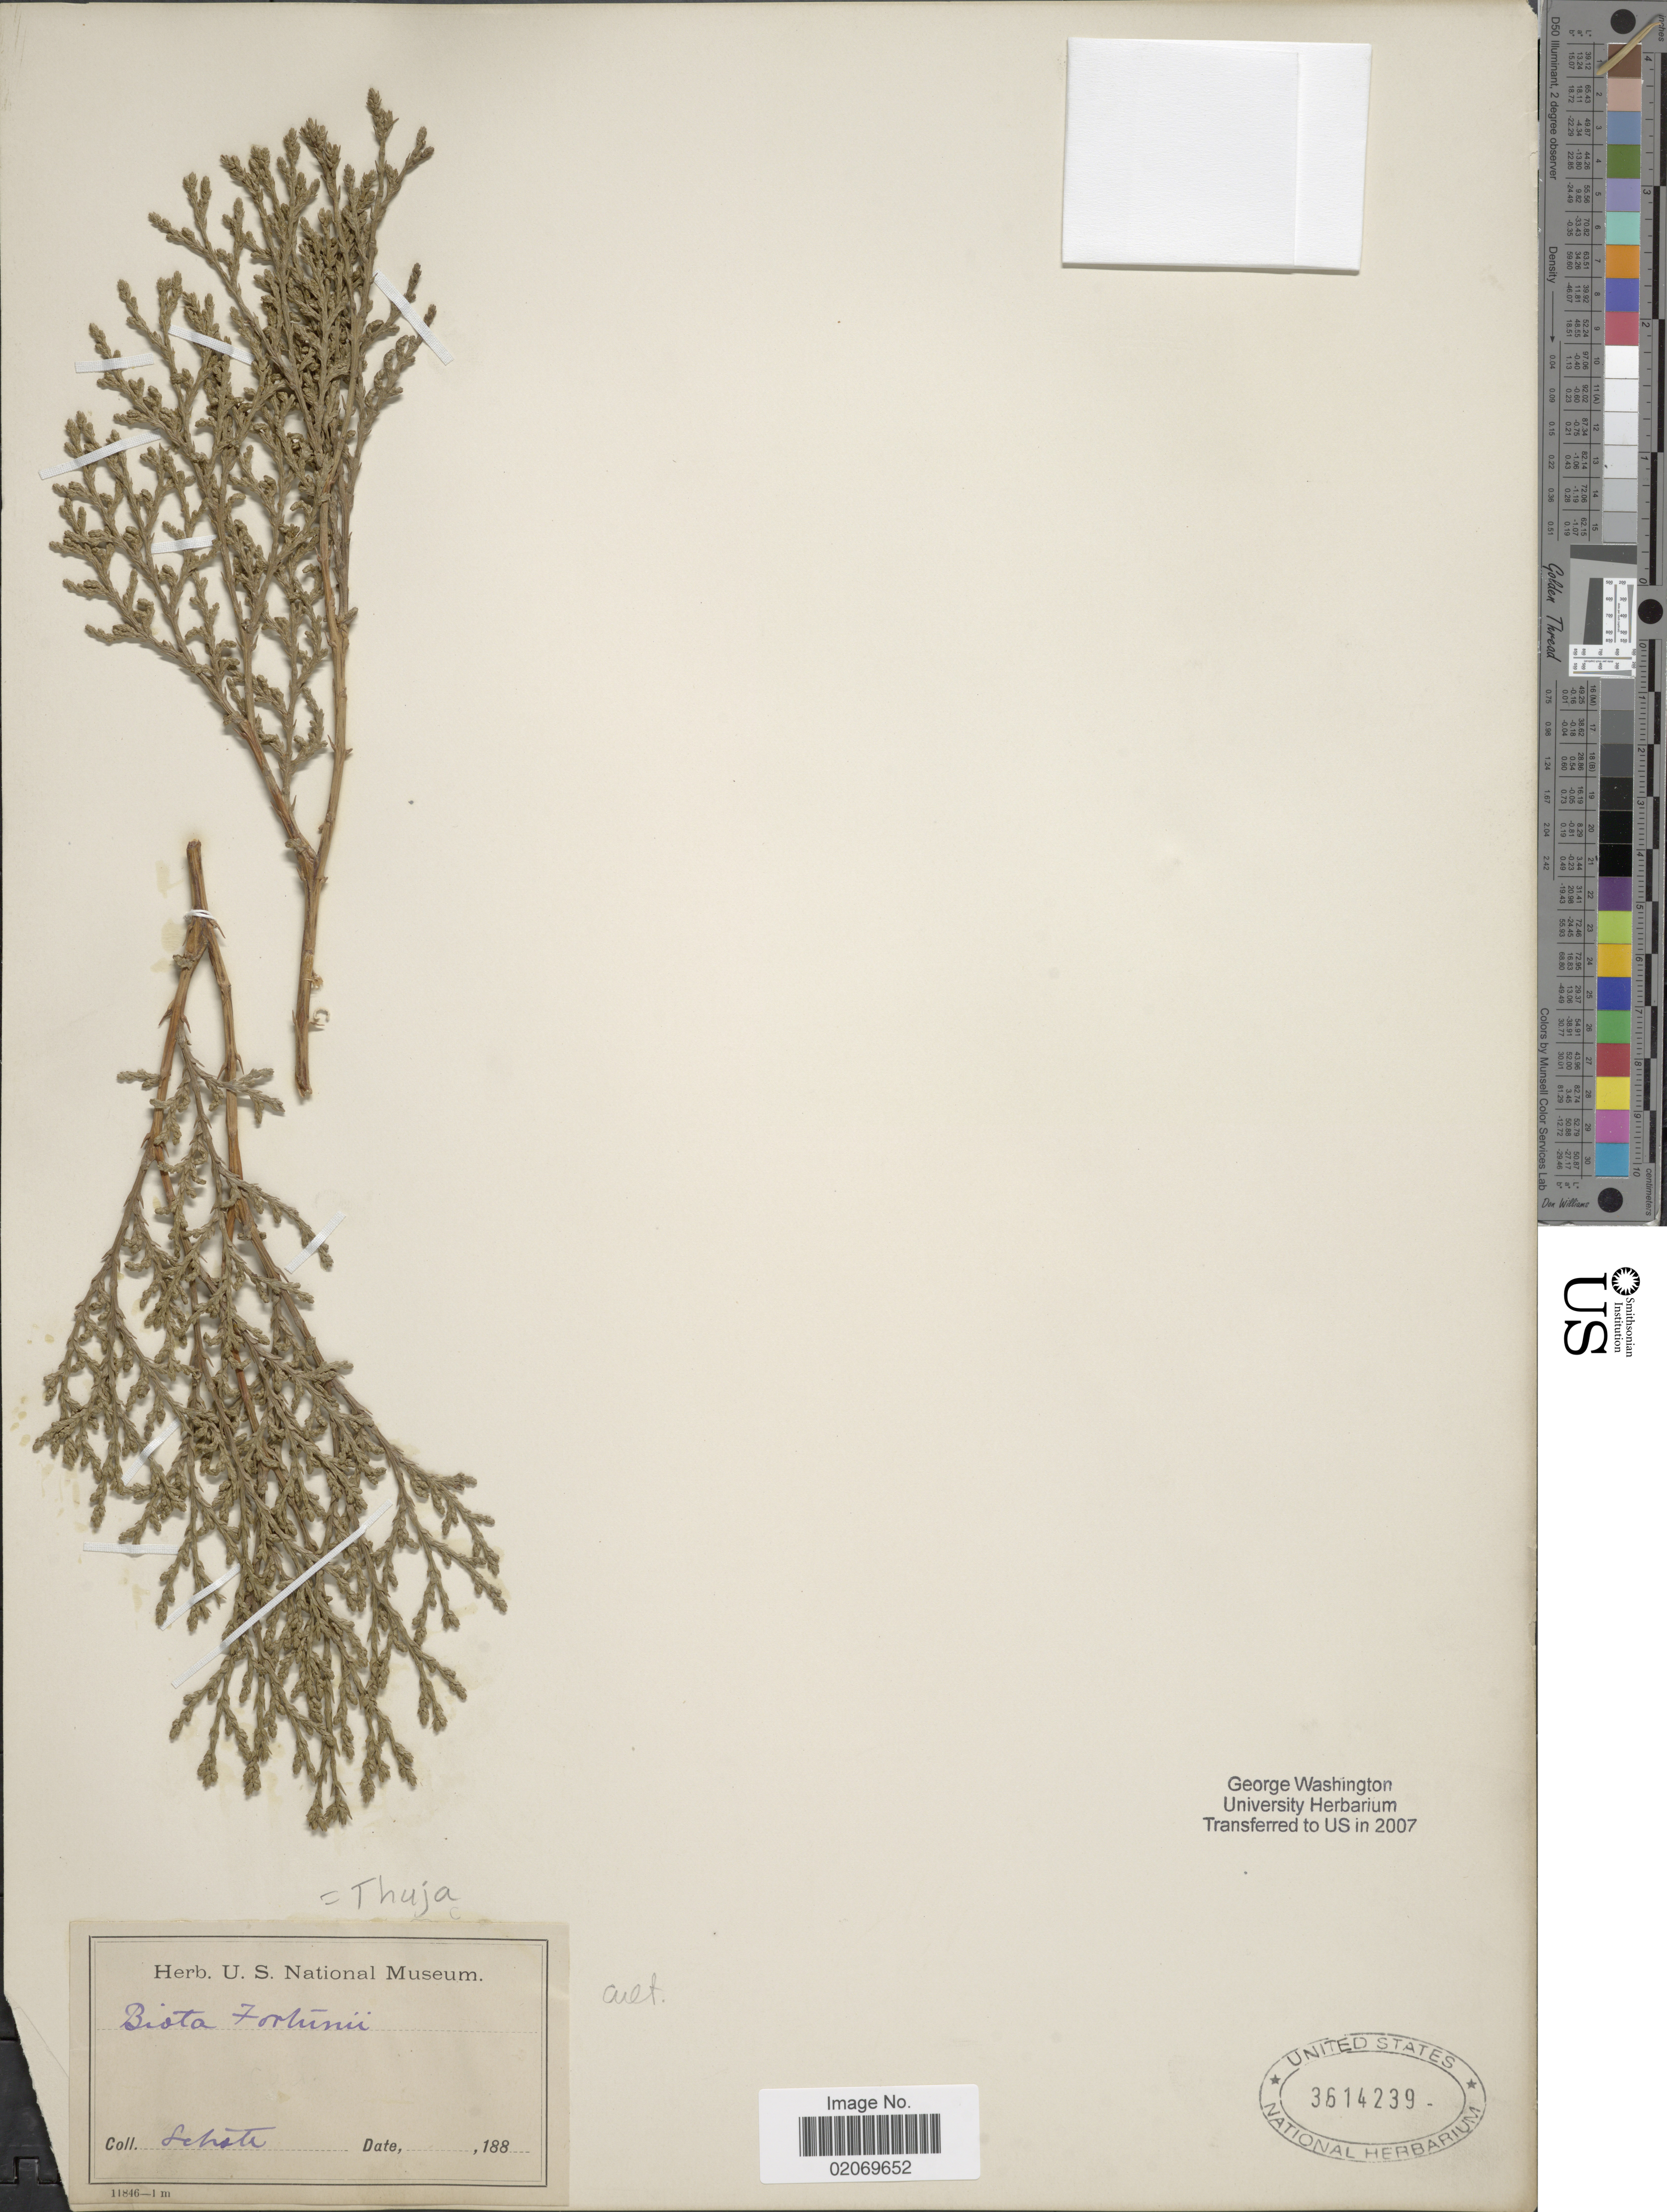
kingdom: Plantae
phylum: Tracheophyta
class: Pinopsida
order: Pinales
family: Cupressaceae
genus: Thuja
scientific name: Thuja sp.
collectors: Schott, --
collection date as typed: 188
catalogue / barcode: US 3614239